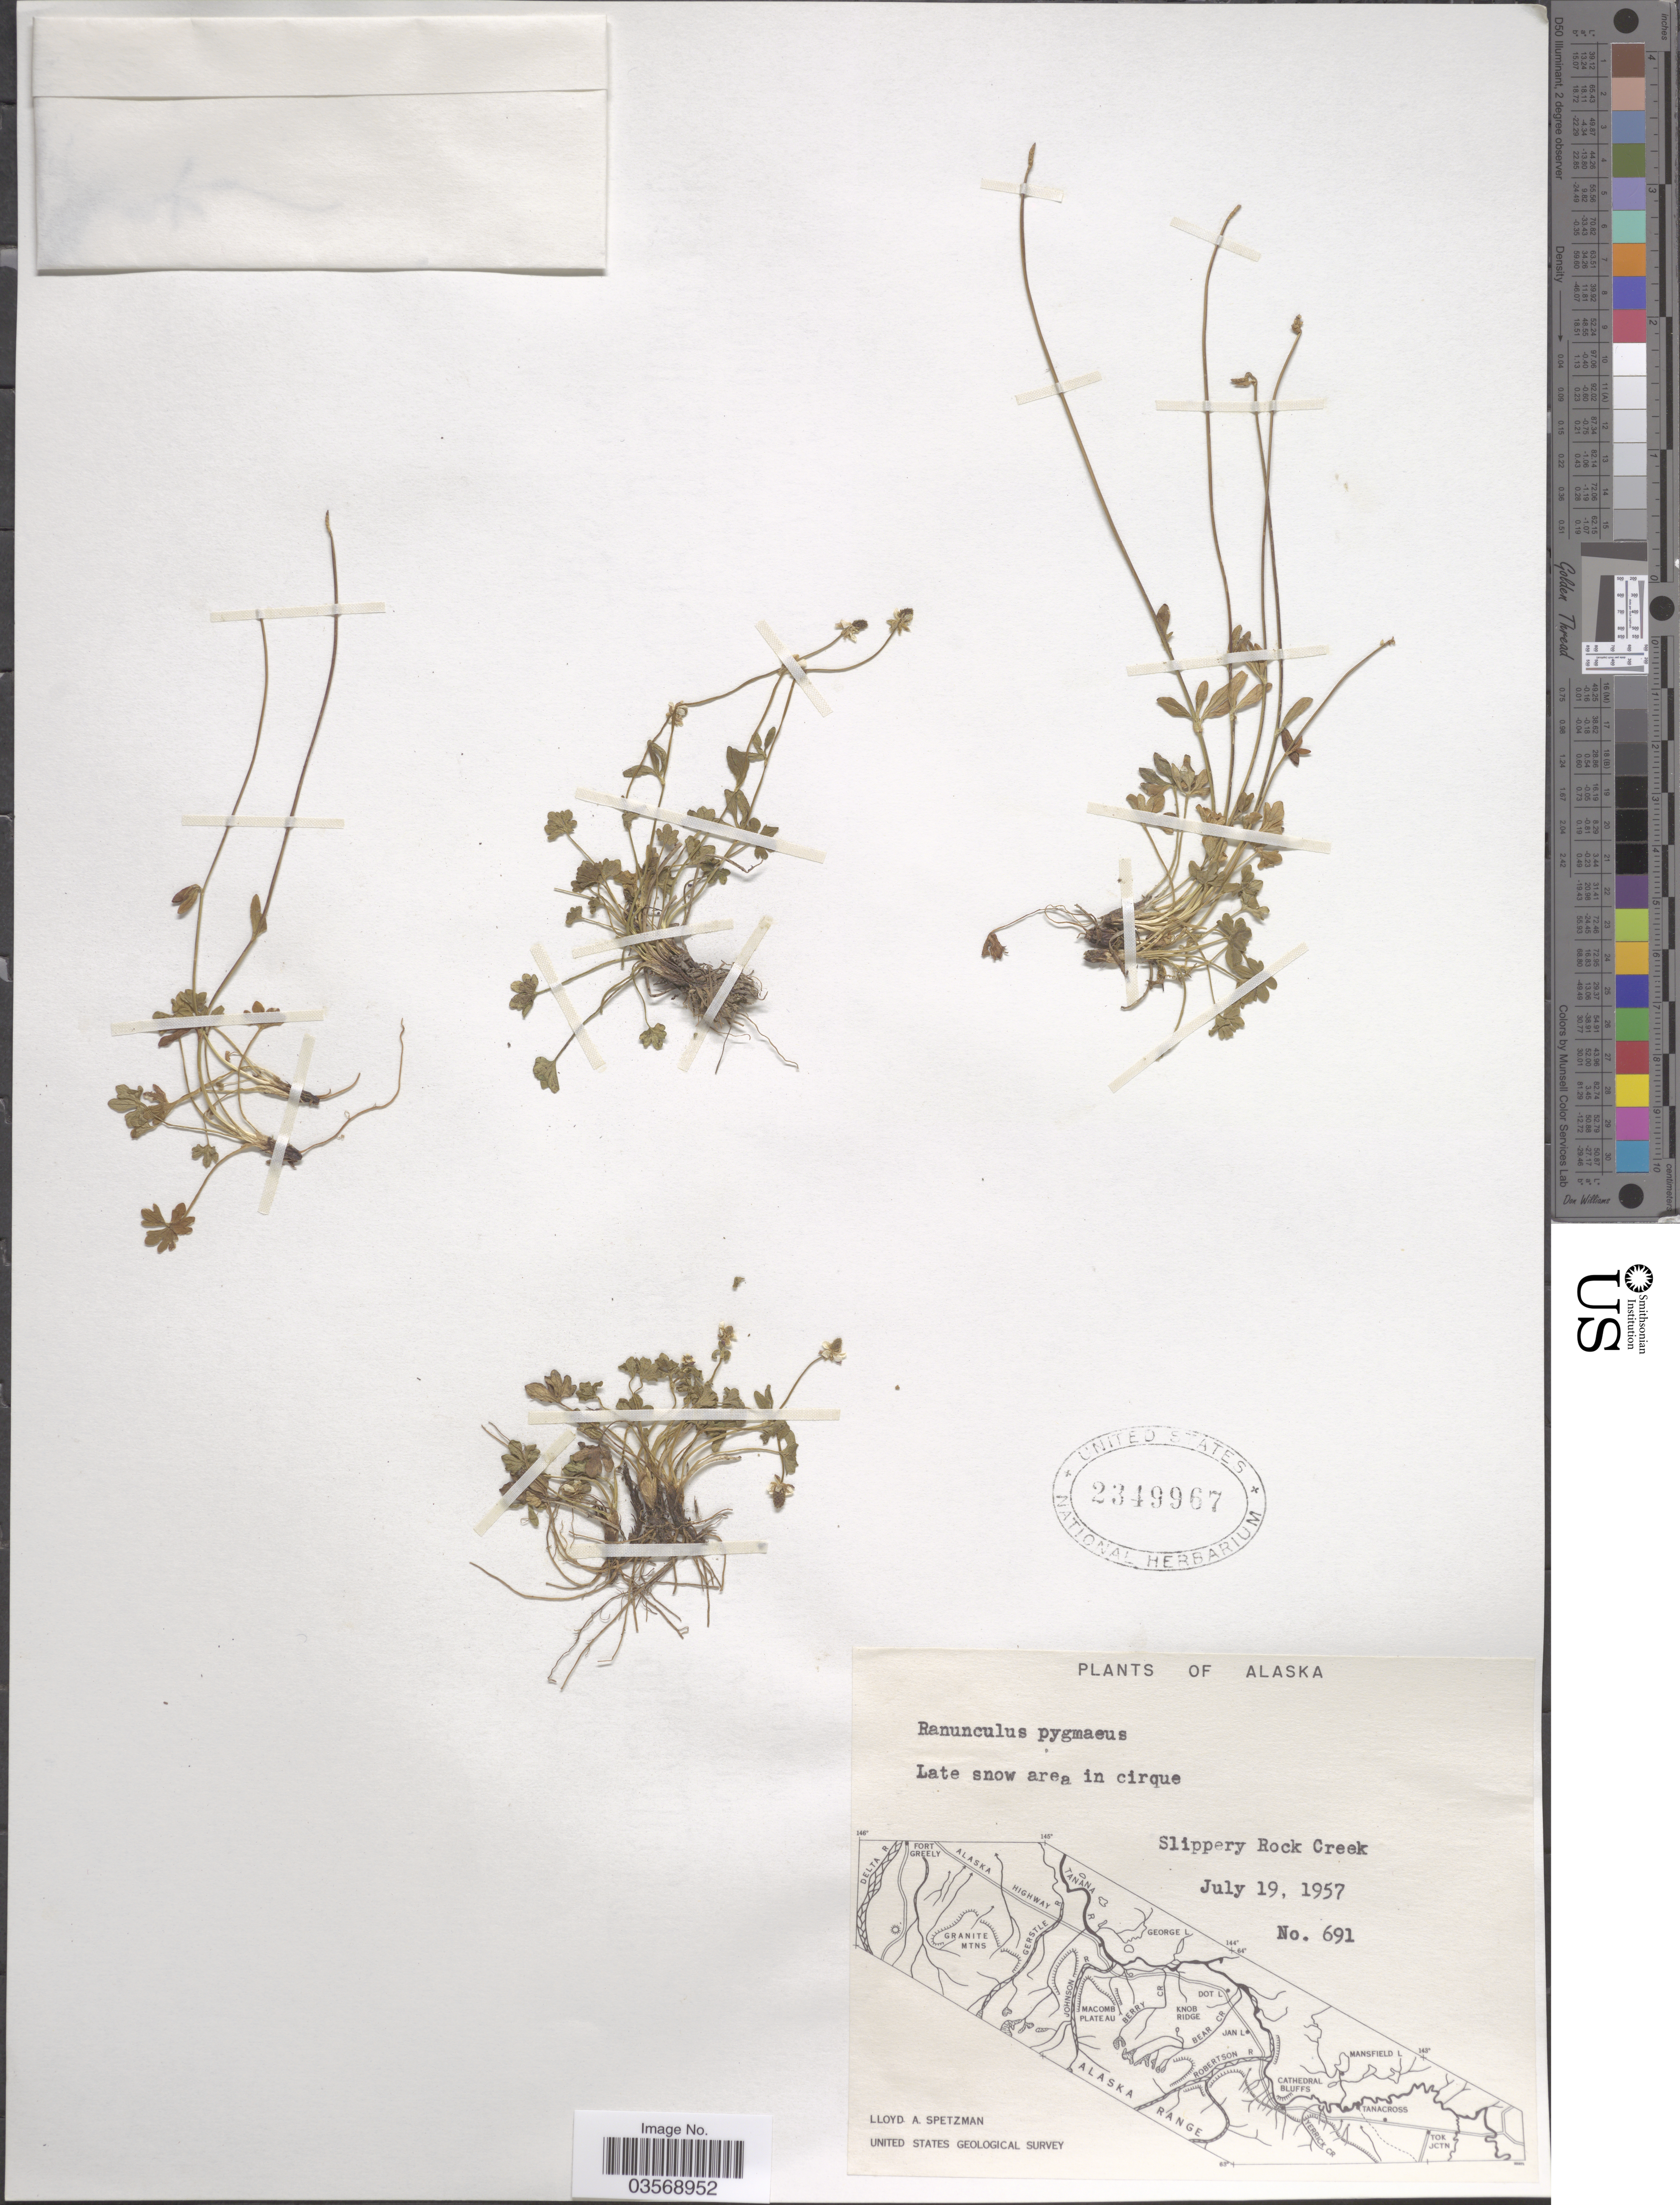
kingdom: Plantae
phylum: Tracheophyta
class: Magnoliopsida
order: Ranunculales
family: Ranunculaceae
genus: Ranunculus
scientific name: Ranunculus pygmaeus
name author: Wahlenb.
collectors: L. Spetzman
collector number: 691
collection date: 1957-07-19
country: United States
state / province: Alaska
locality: Slippery Rock Creek.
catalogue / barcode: US 2349967